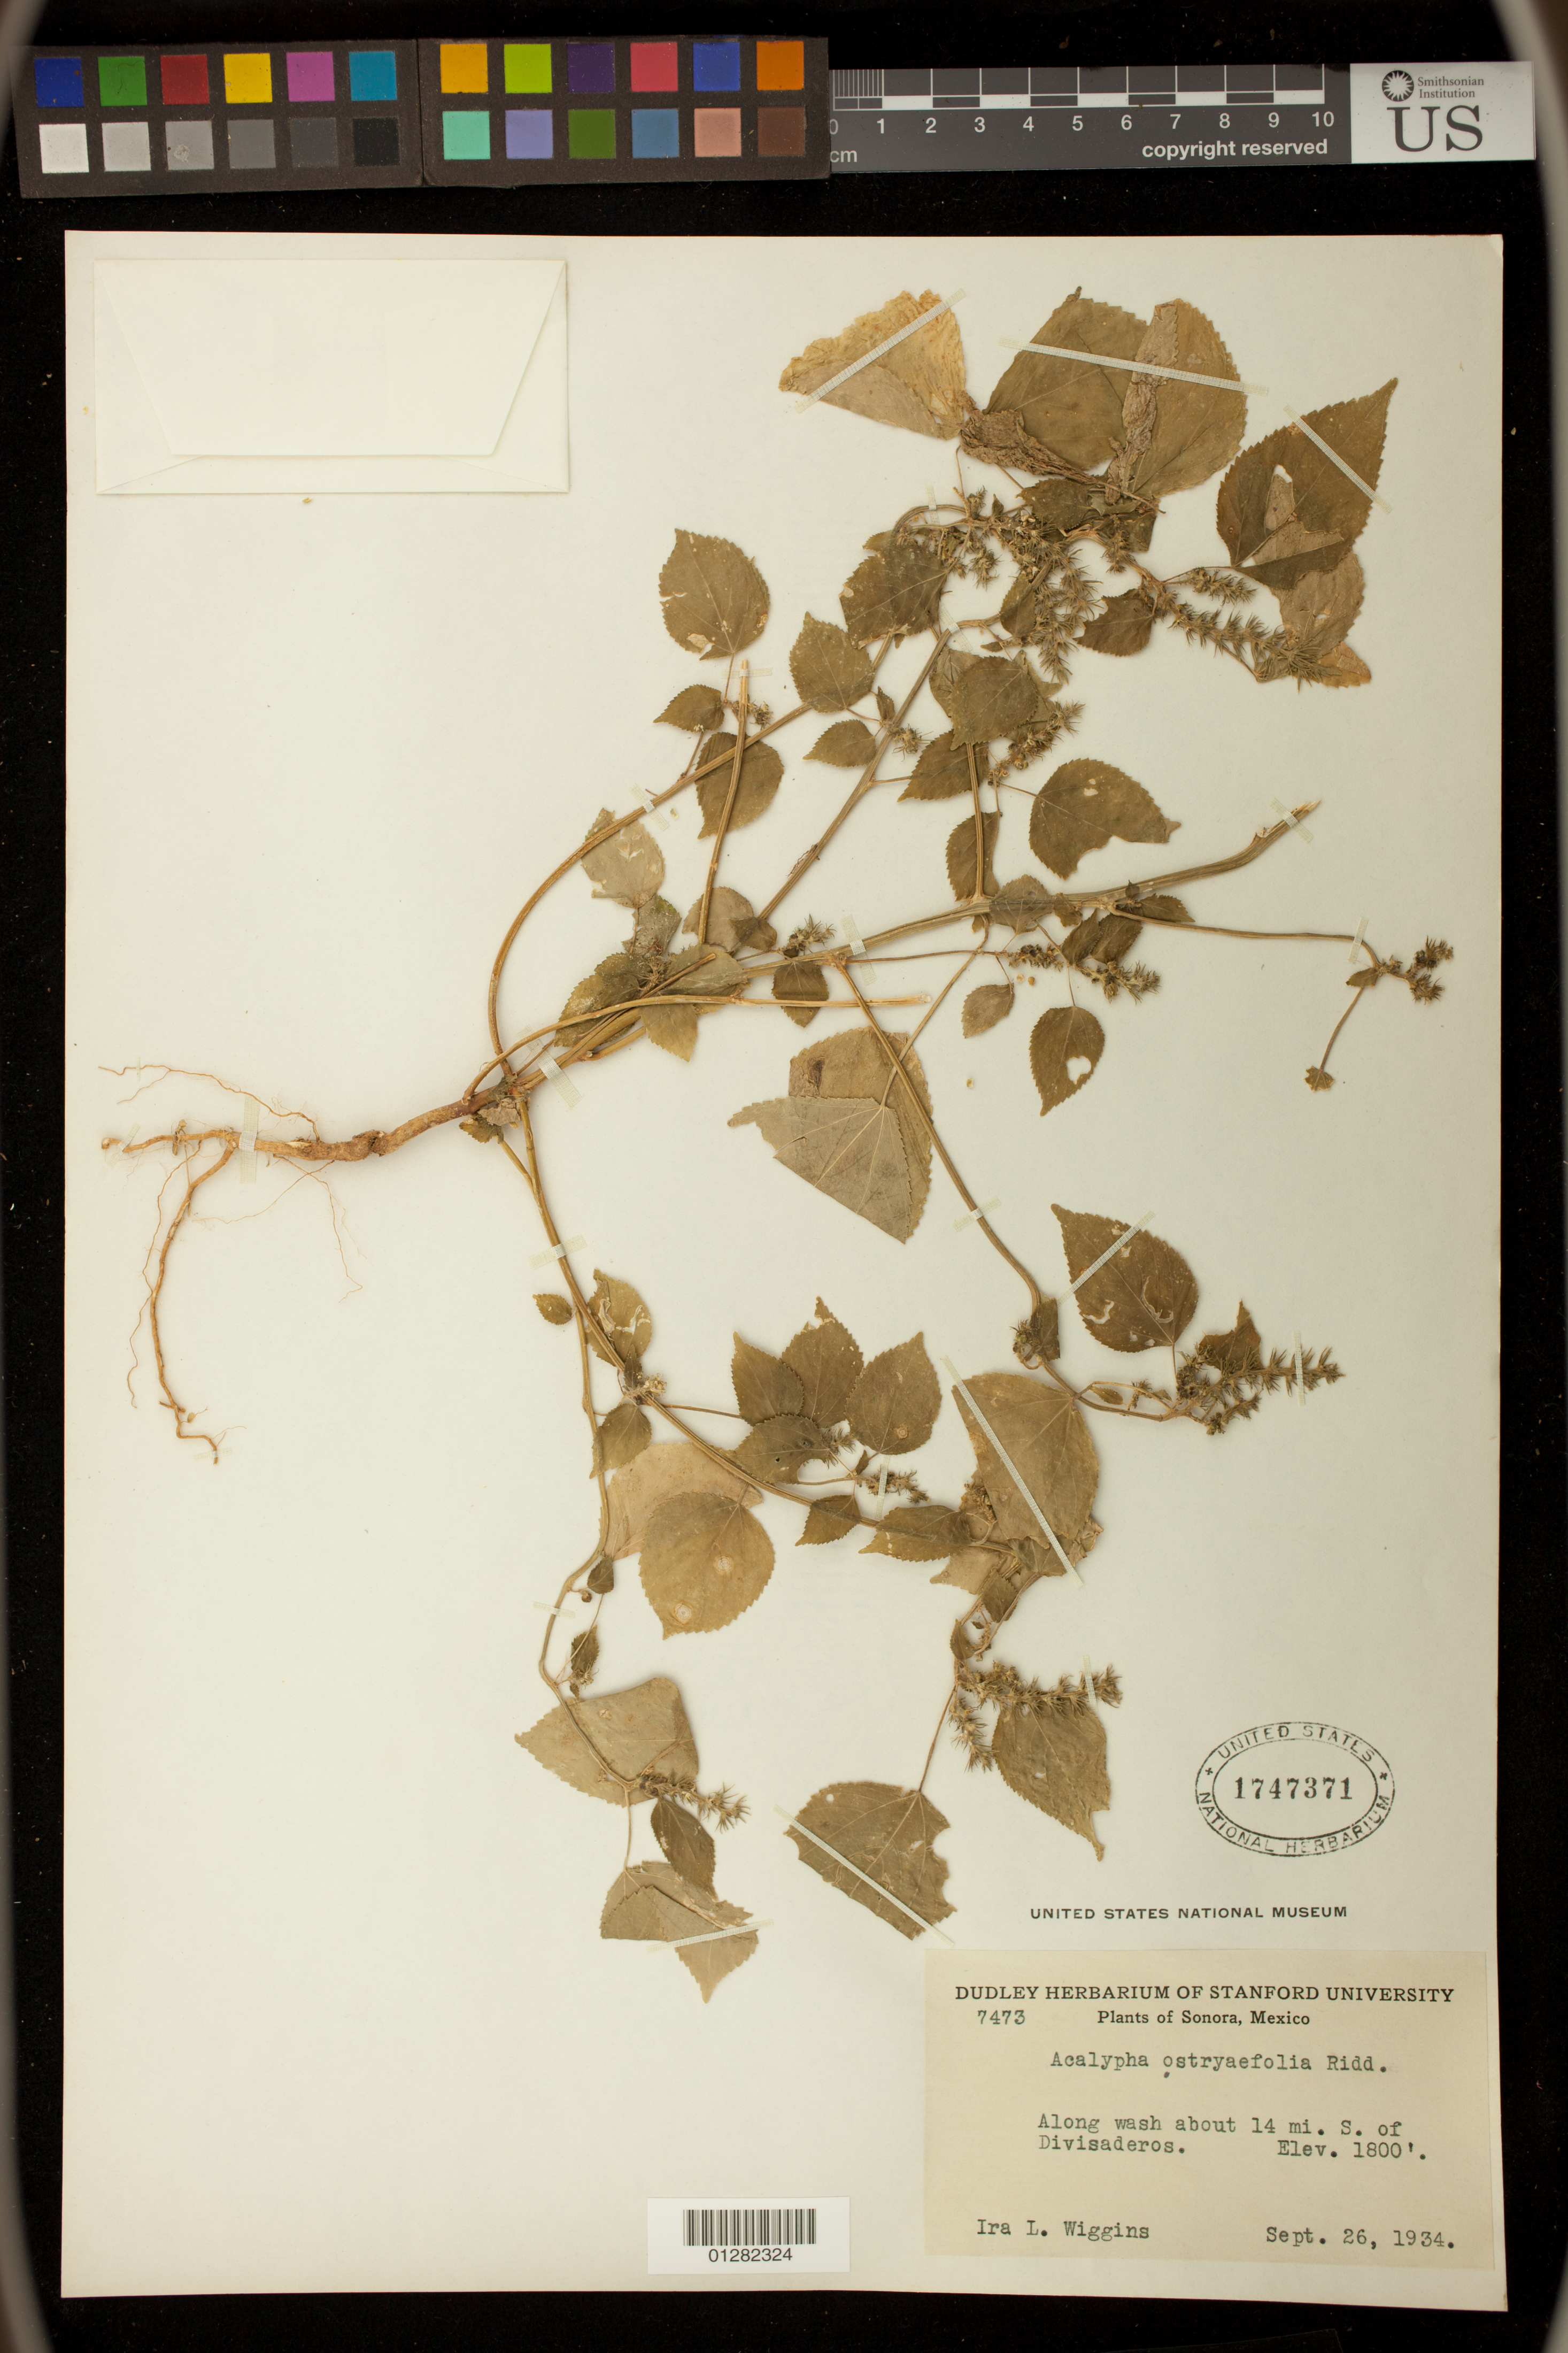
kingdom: Plantae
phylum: Tracheophyta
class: Magnoliopsida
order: Malpighiales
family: Euphorbiaceae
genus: Acalypha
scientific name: Acalypha ostryifolia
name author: Ridd.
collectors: C. A. Purpus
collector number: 7473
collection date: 1934-09-26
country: Mexico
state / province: Sonora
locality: Along wash about 14 mi. S. of Divisaderos.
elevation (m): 549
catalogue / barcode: US 1747371